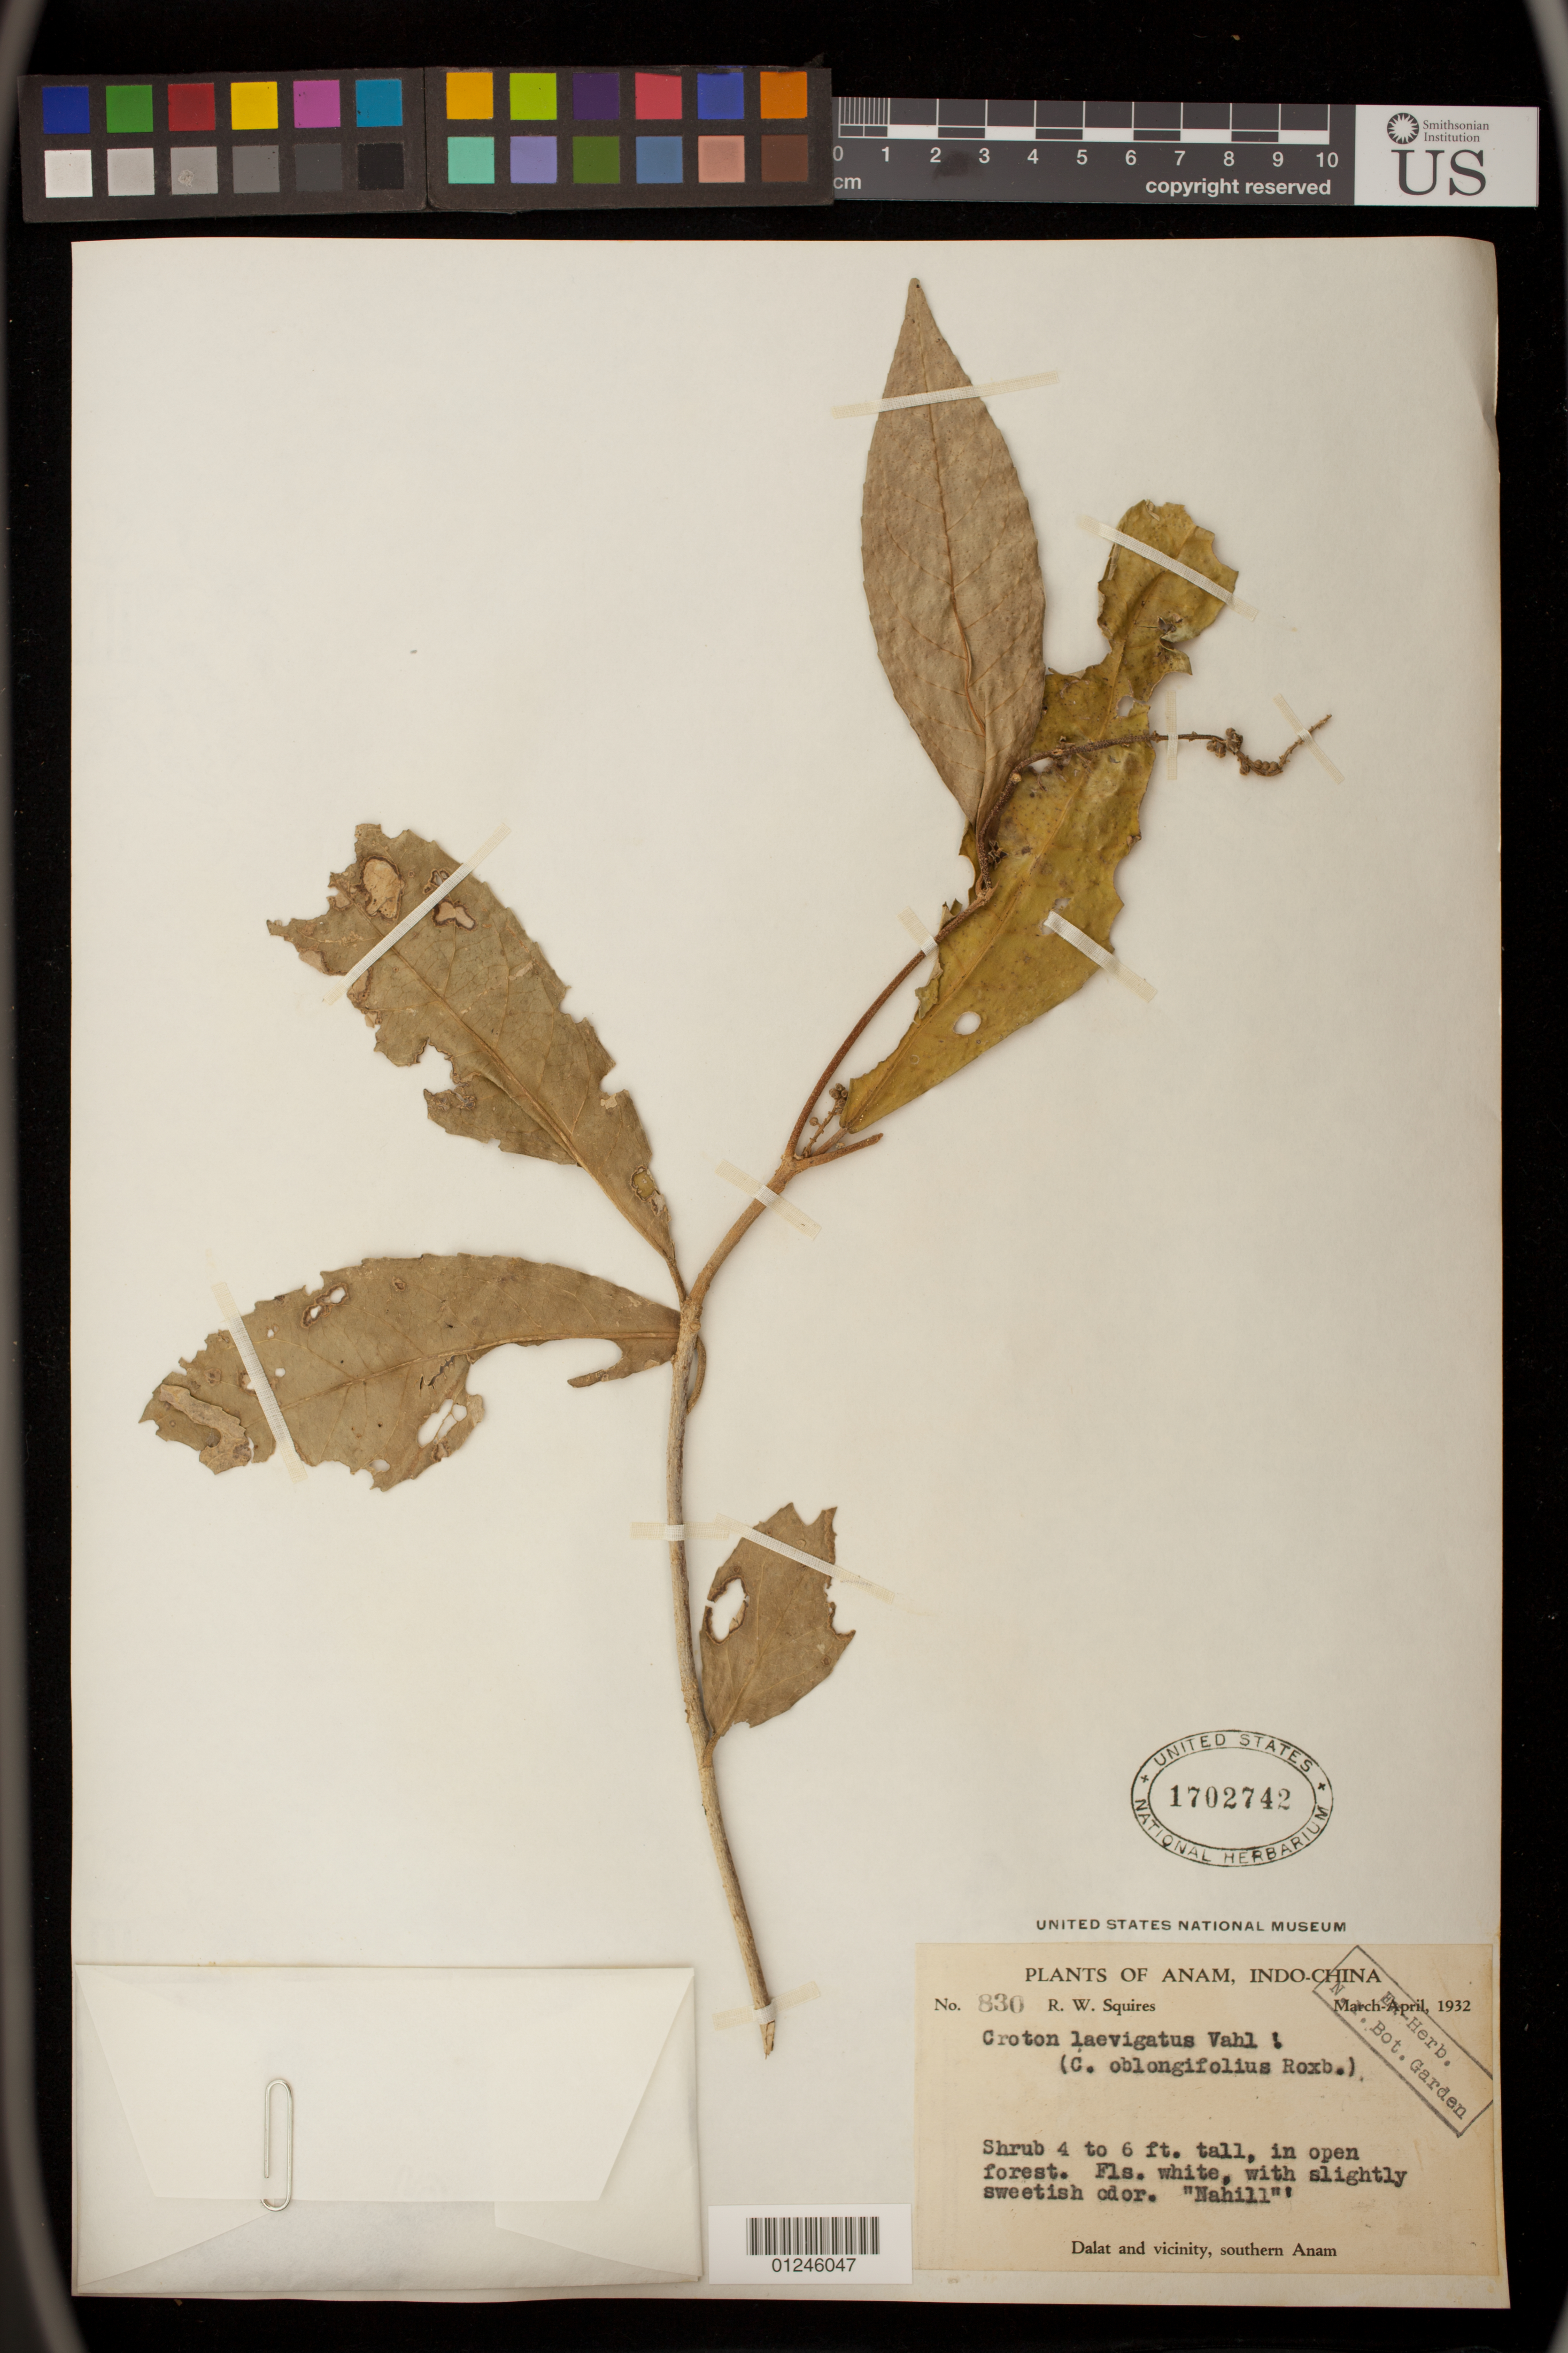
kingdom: Plantae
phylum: Tracheophyta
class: Magnoliopsida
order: Malpighiales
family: Euphorbiaceae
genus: Croton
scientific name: Croton laevigatus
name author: Vahl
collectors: R. Squires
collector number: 830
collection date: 1932-03/1932-04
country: Vietnam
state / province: Lam Dong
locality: Dalat and vicinity, southern Anam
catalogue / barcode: US 1702742